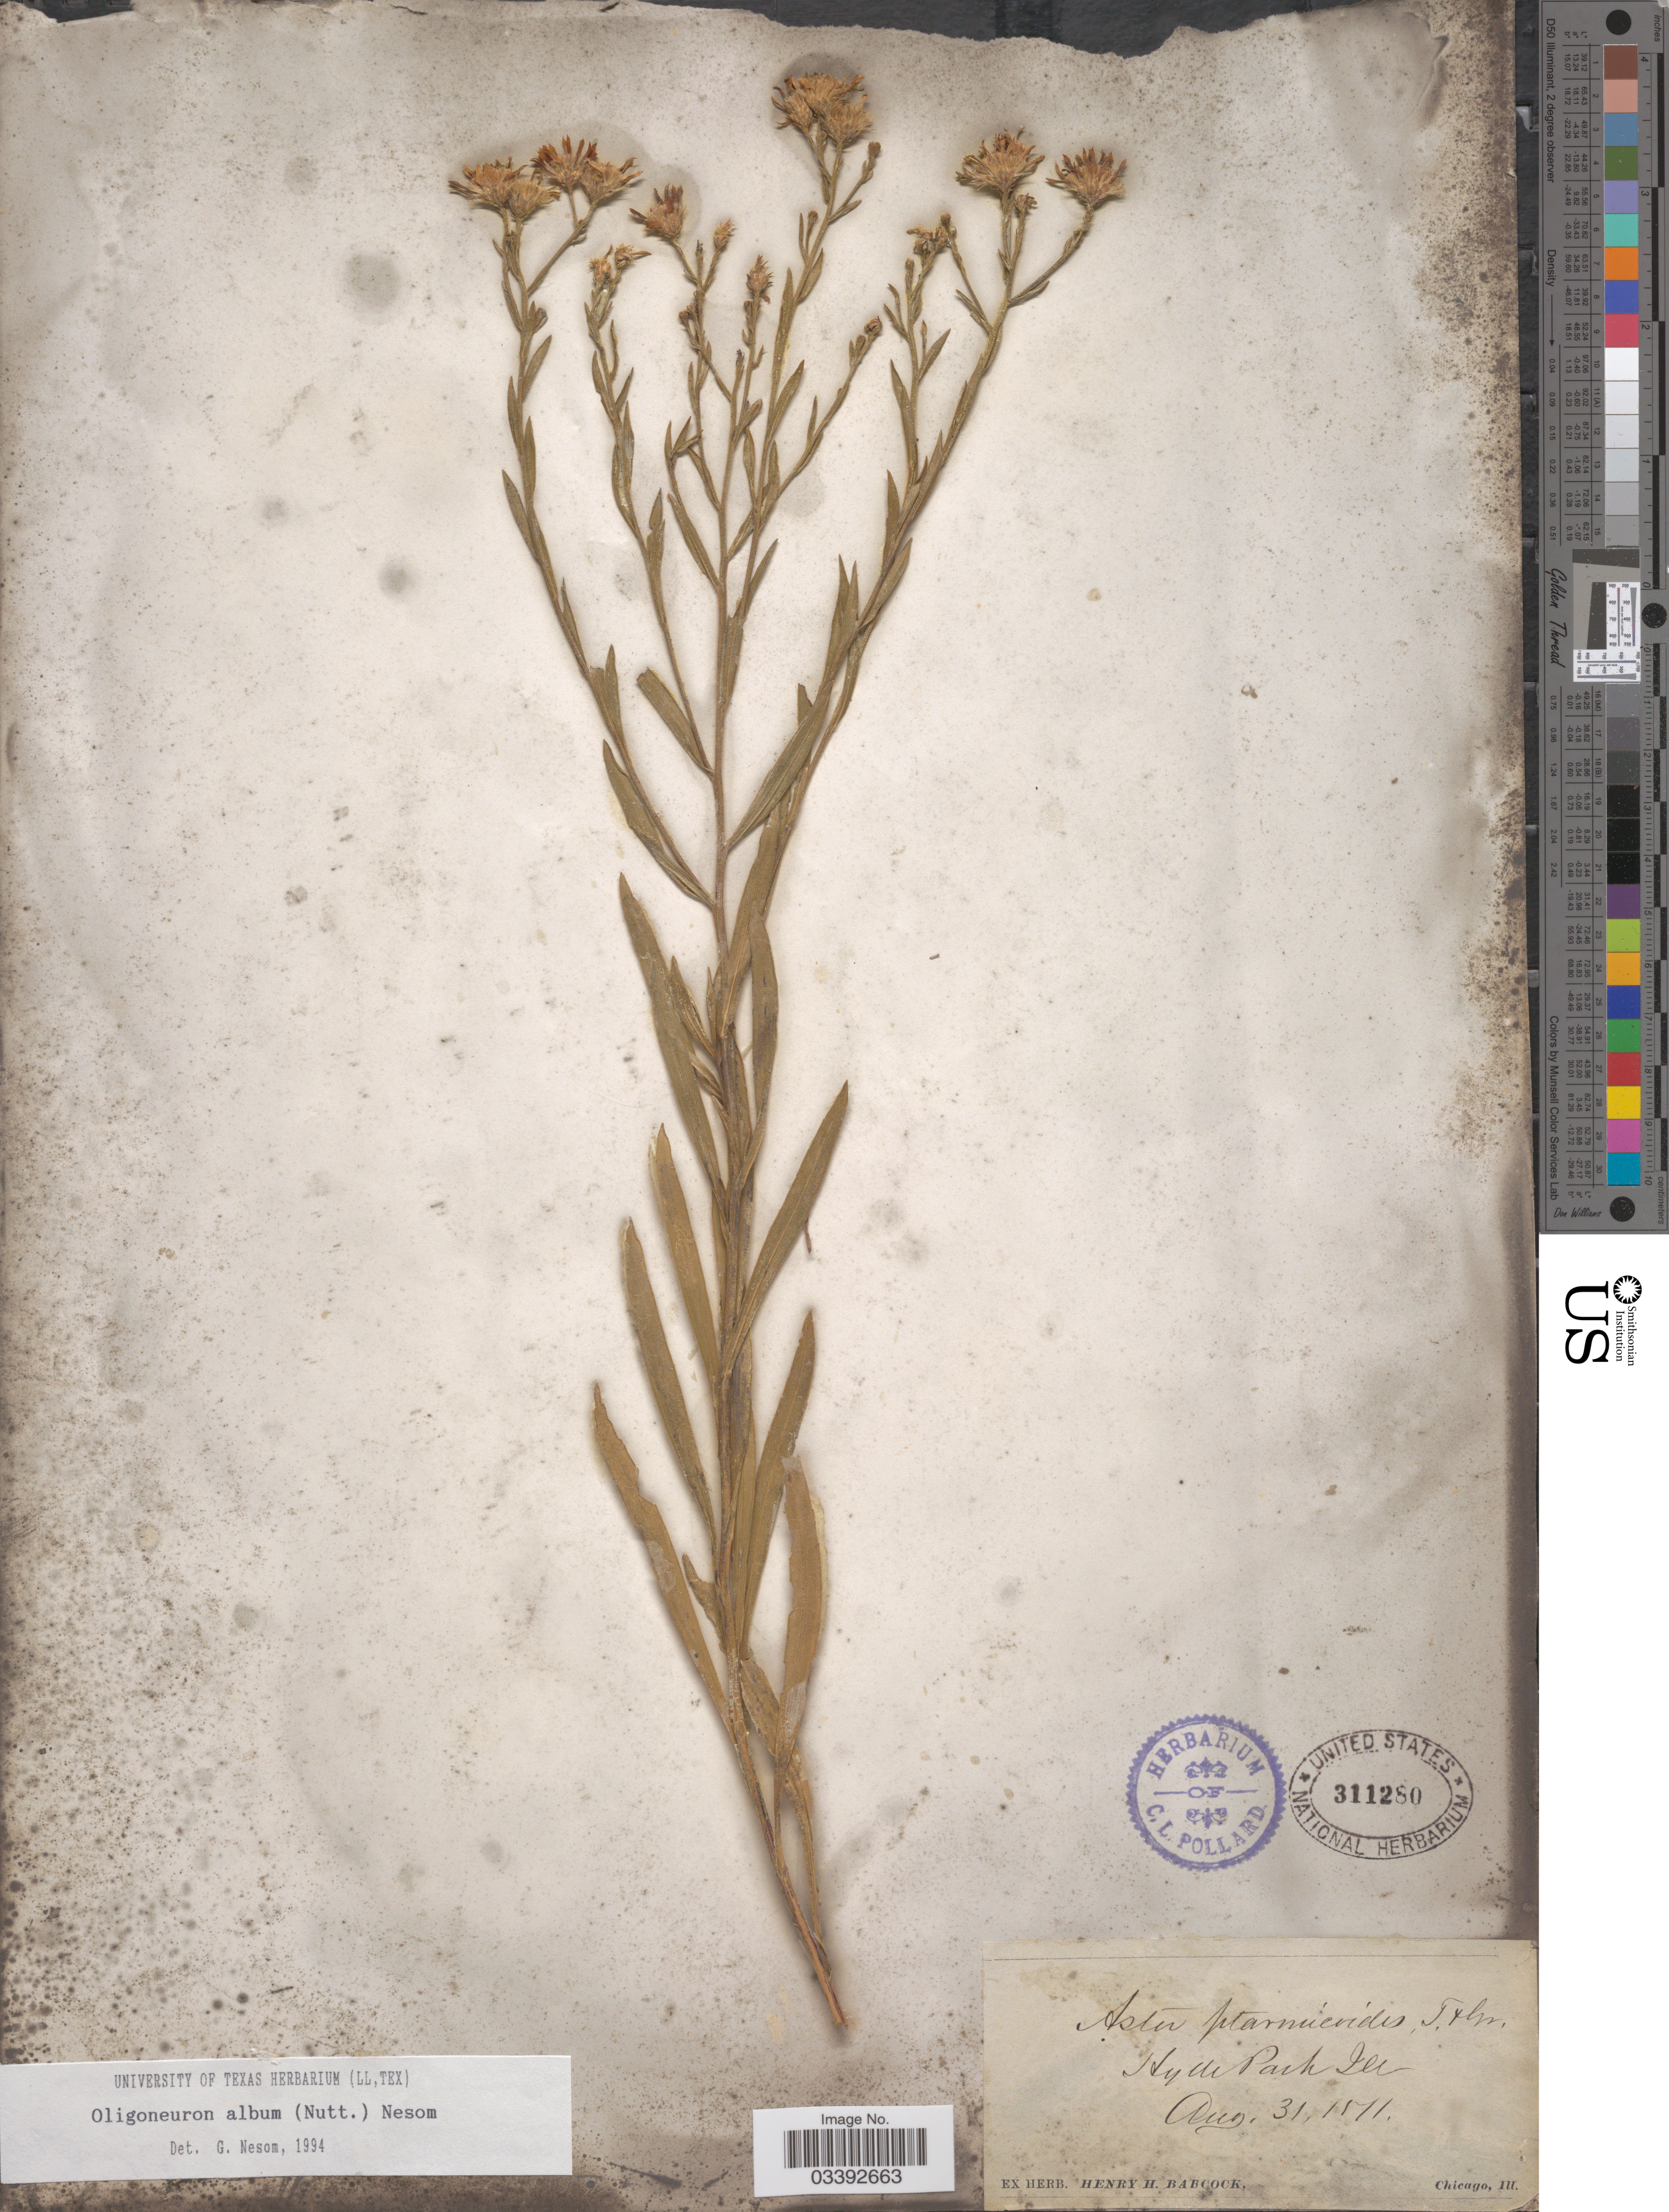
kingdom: Plantae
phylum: Tracheophyta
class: Magnoliopsida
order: Asterales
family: Asteraceae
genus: Oligoneuron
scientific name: Oligoneuron album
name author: (Nutt.) G.L. Nesom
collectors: ex herb. Henry Homes Babcock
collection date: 1811-08-31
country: United States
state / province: Illinois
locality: Hyde Park.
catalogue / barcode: US 311280